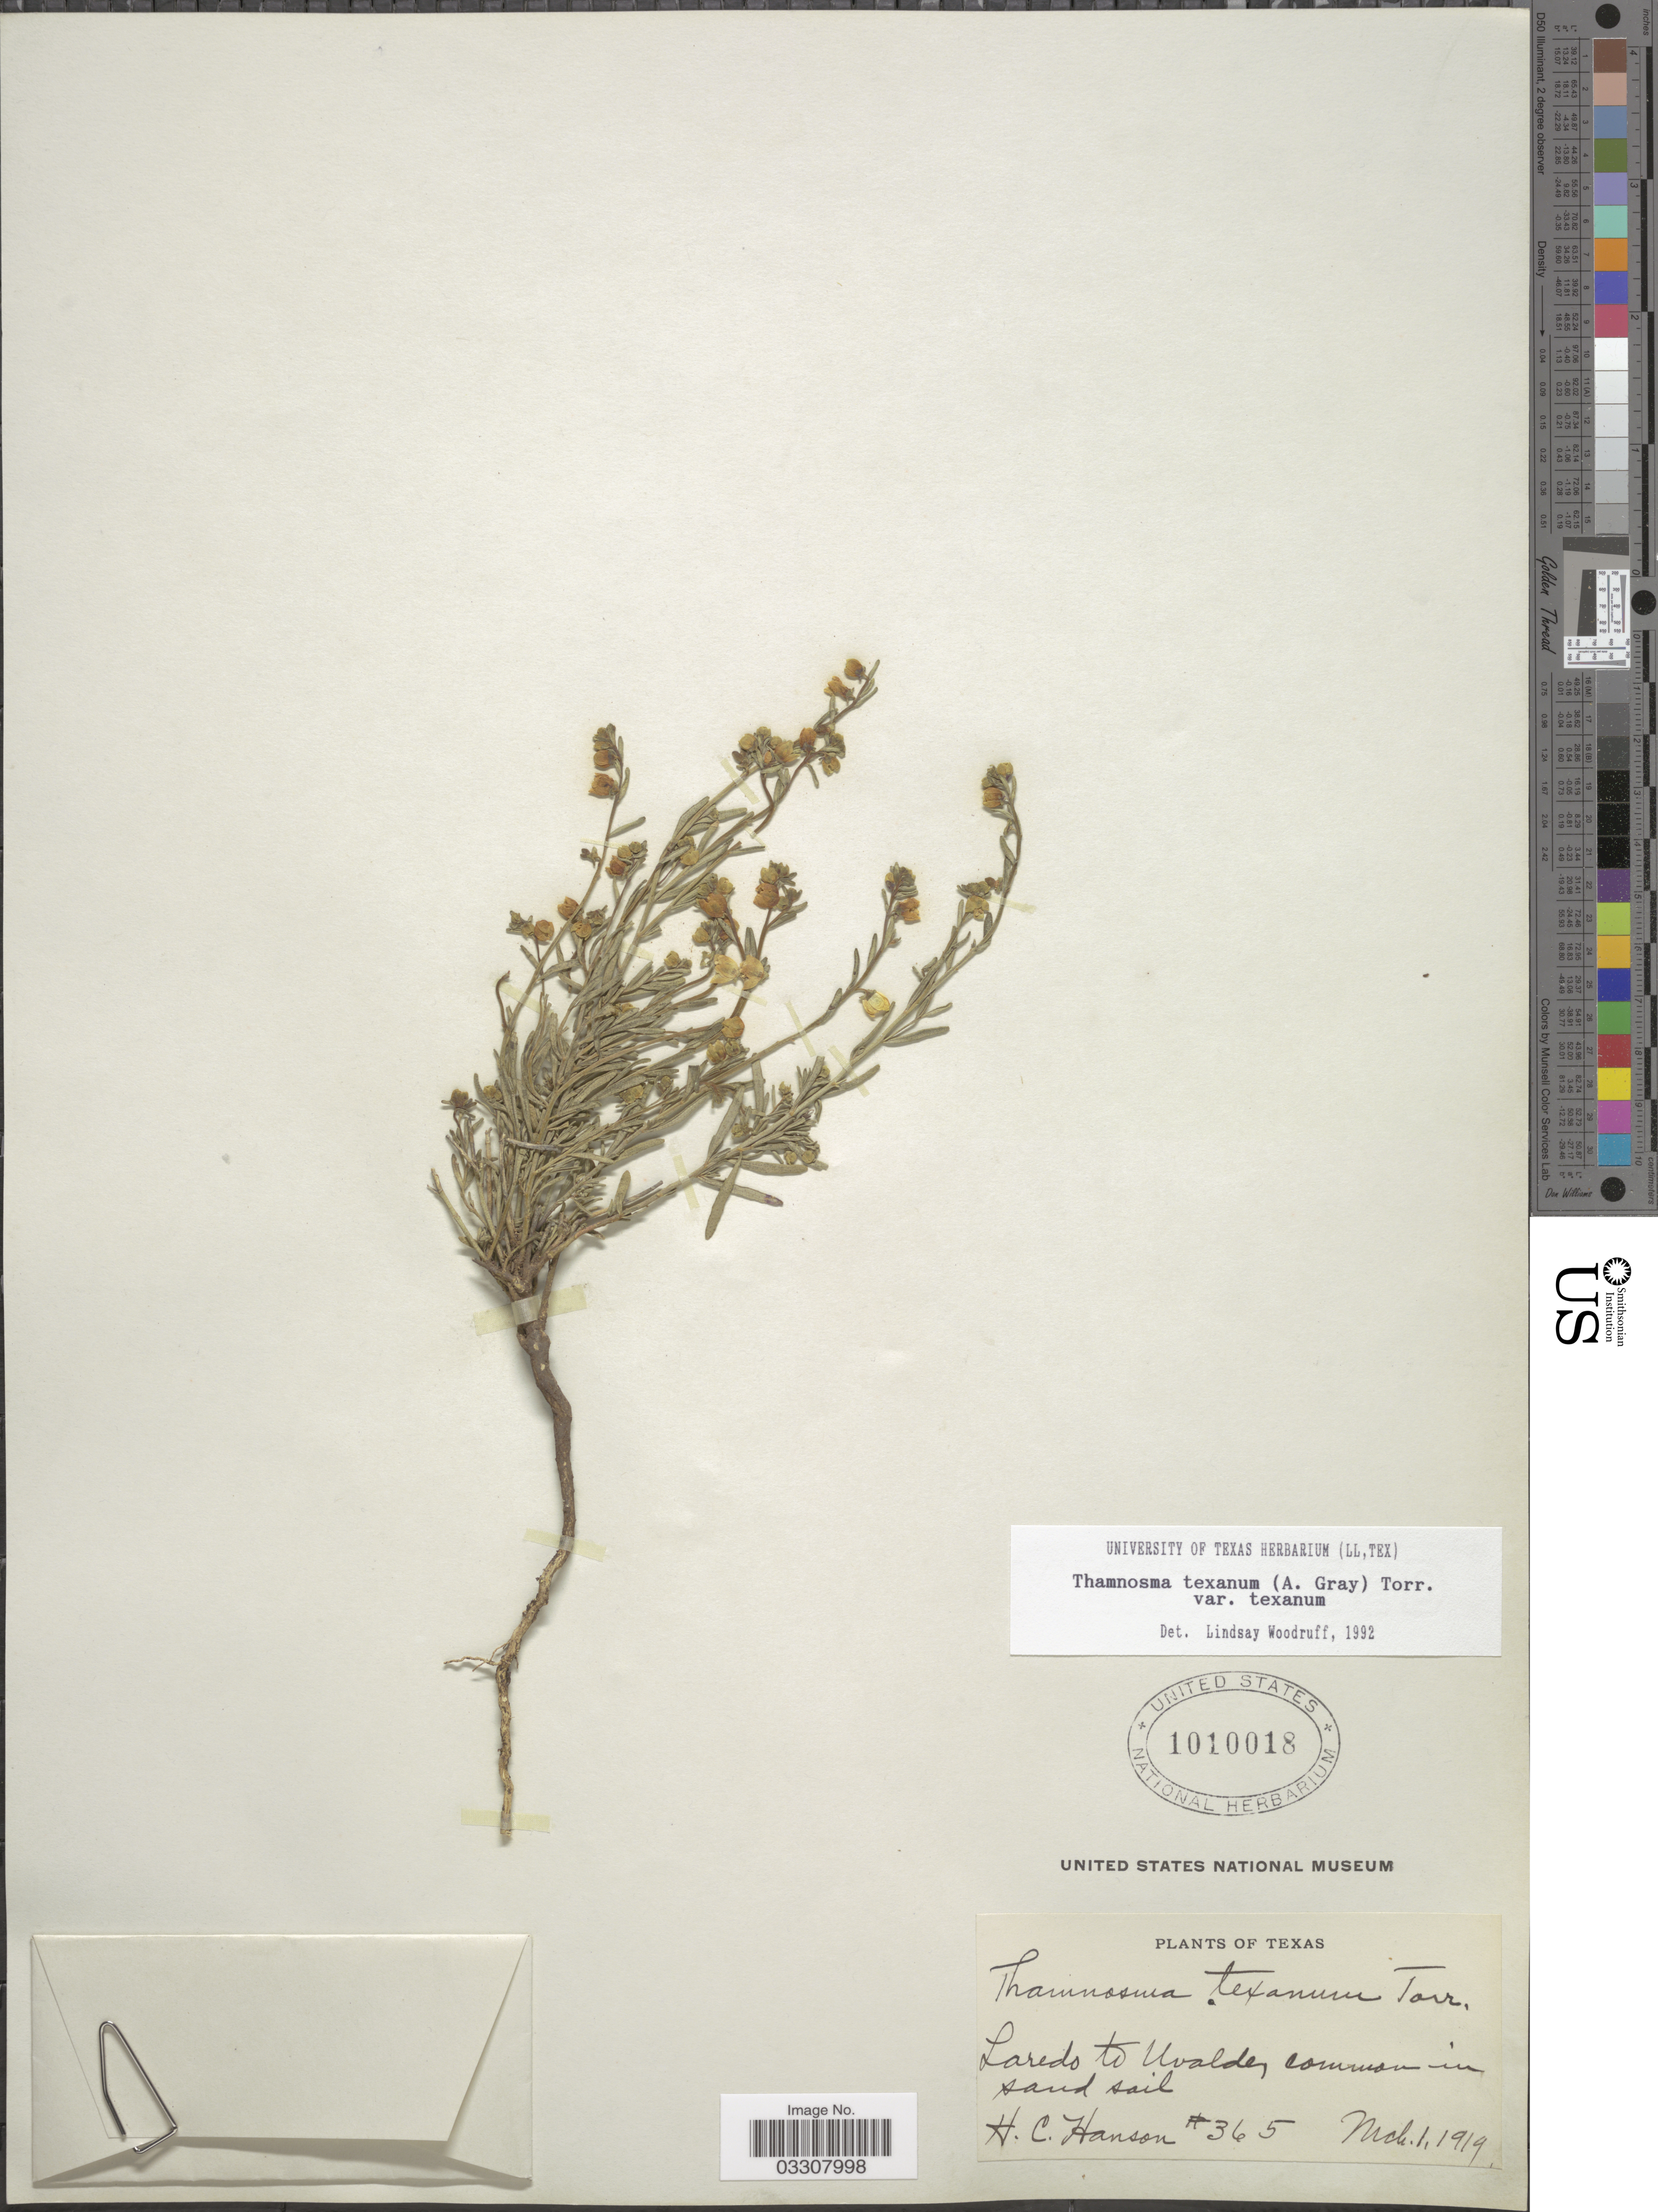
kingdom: Plantae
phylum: Tracheophyta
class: Magnoliopsida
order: Sapindales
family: Rutaceae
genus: Thamnosma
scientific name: Thamnosma texana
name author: (A. Gray) Torr.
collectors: H. Hanson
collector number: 365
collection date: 1919-03-01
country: United States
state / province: Texas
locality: Laredo to Uvalde.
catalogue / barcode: US 1010018